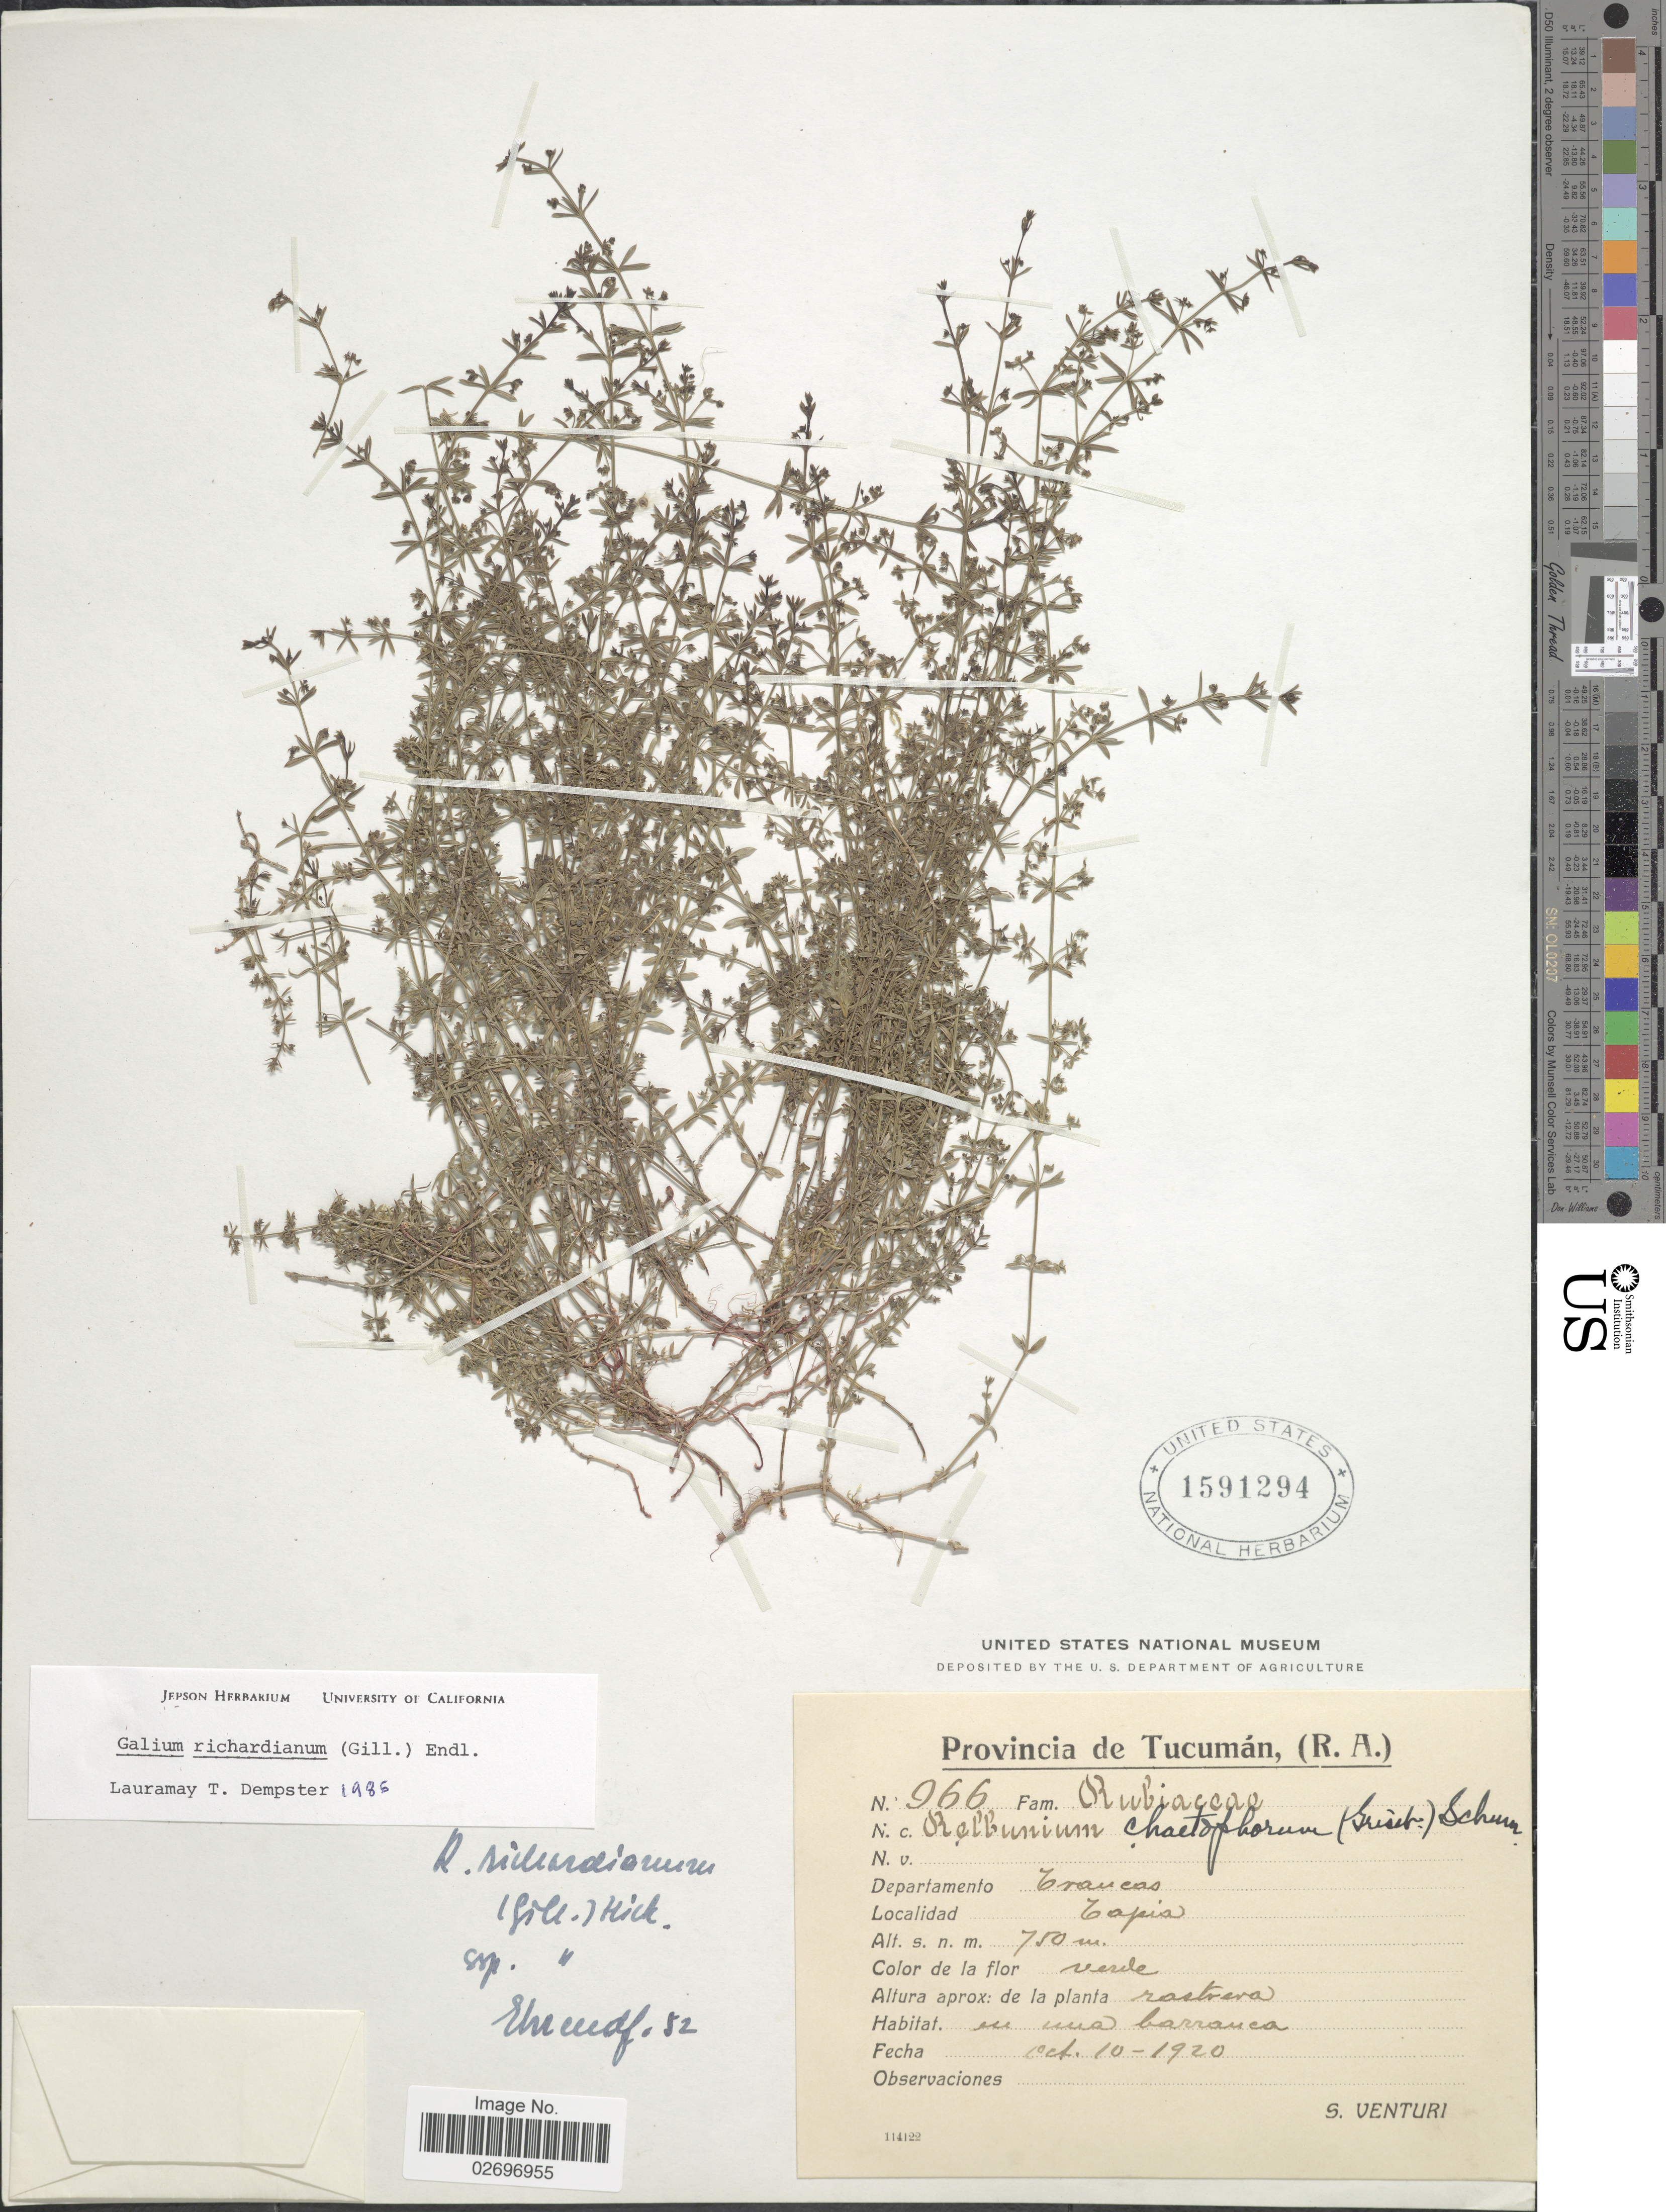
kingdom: Plantae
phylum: Tracheophyta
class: Magnoliopsida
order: Gentianales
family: Rubiaceae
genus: Galium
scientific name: Galium richardianum subsp. richardianum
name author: (Gillies ex Hook. & Arn.) Endl. ex Walp.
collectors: S. Venturi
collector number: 966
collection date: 1920-10-10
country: Argentina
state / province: Tucuman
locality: Provincia de Tucuman, (R.A.), Departamento Trancas, Tapia, en una barranca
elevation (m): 750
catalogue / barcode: US 1591294